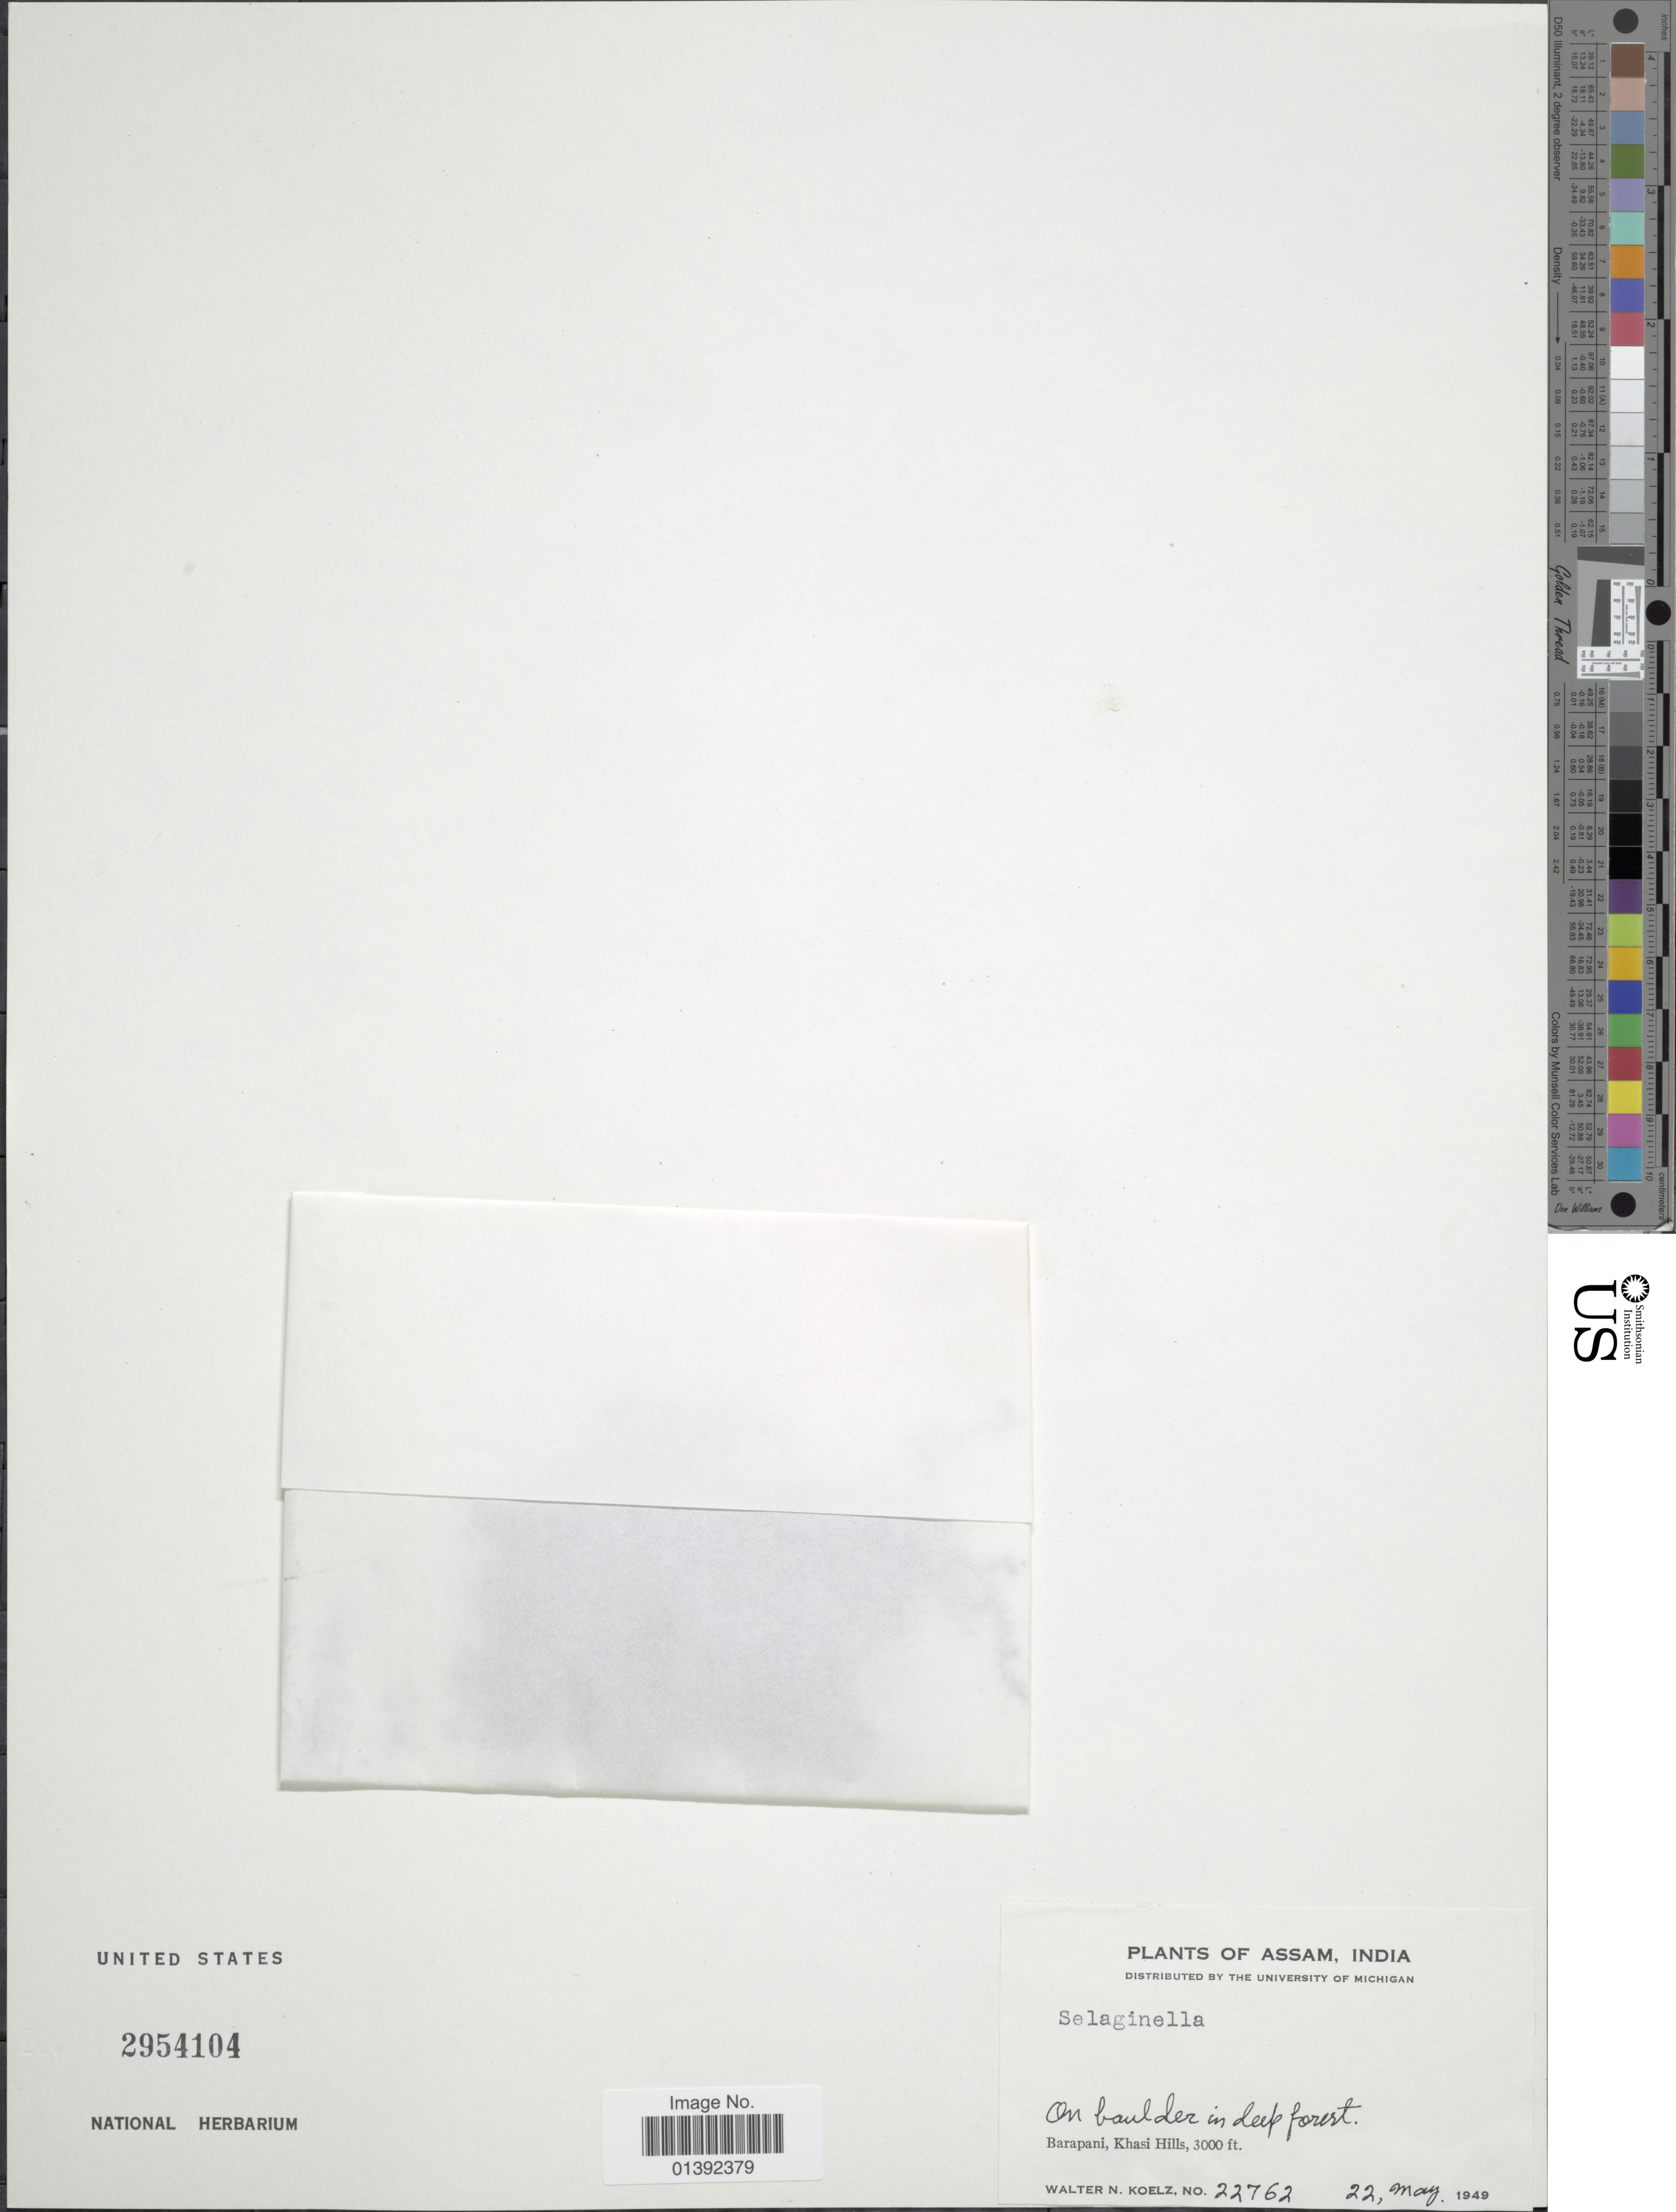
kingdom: Plantae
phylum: Tracheophyta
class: Lycopodiopsida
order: Selaginellales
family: Selaginellaceae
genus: Selaginella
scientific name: Selaginella sp.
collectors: W. N. Koelz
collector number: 22762*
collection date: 1949-03-22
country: India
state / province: Meghalaya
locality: Barapani, Khasi Hills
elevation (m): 914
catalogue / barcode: US 2954104